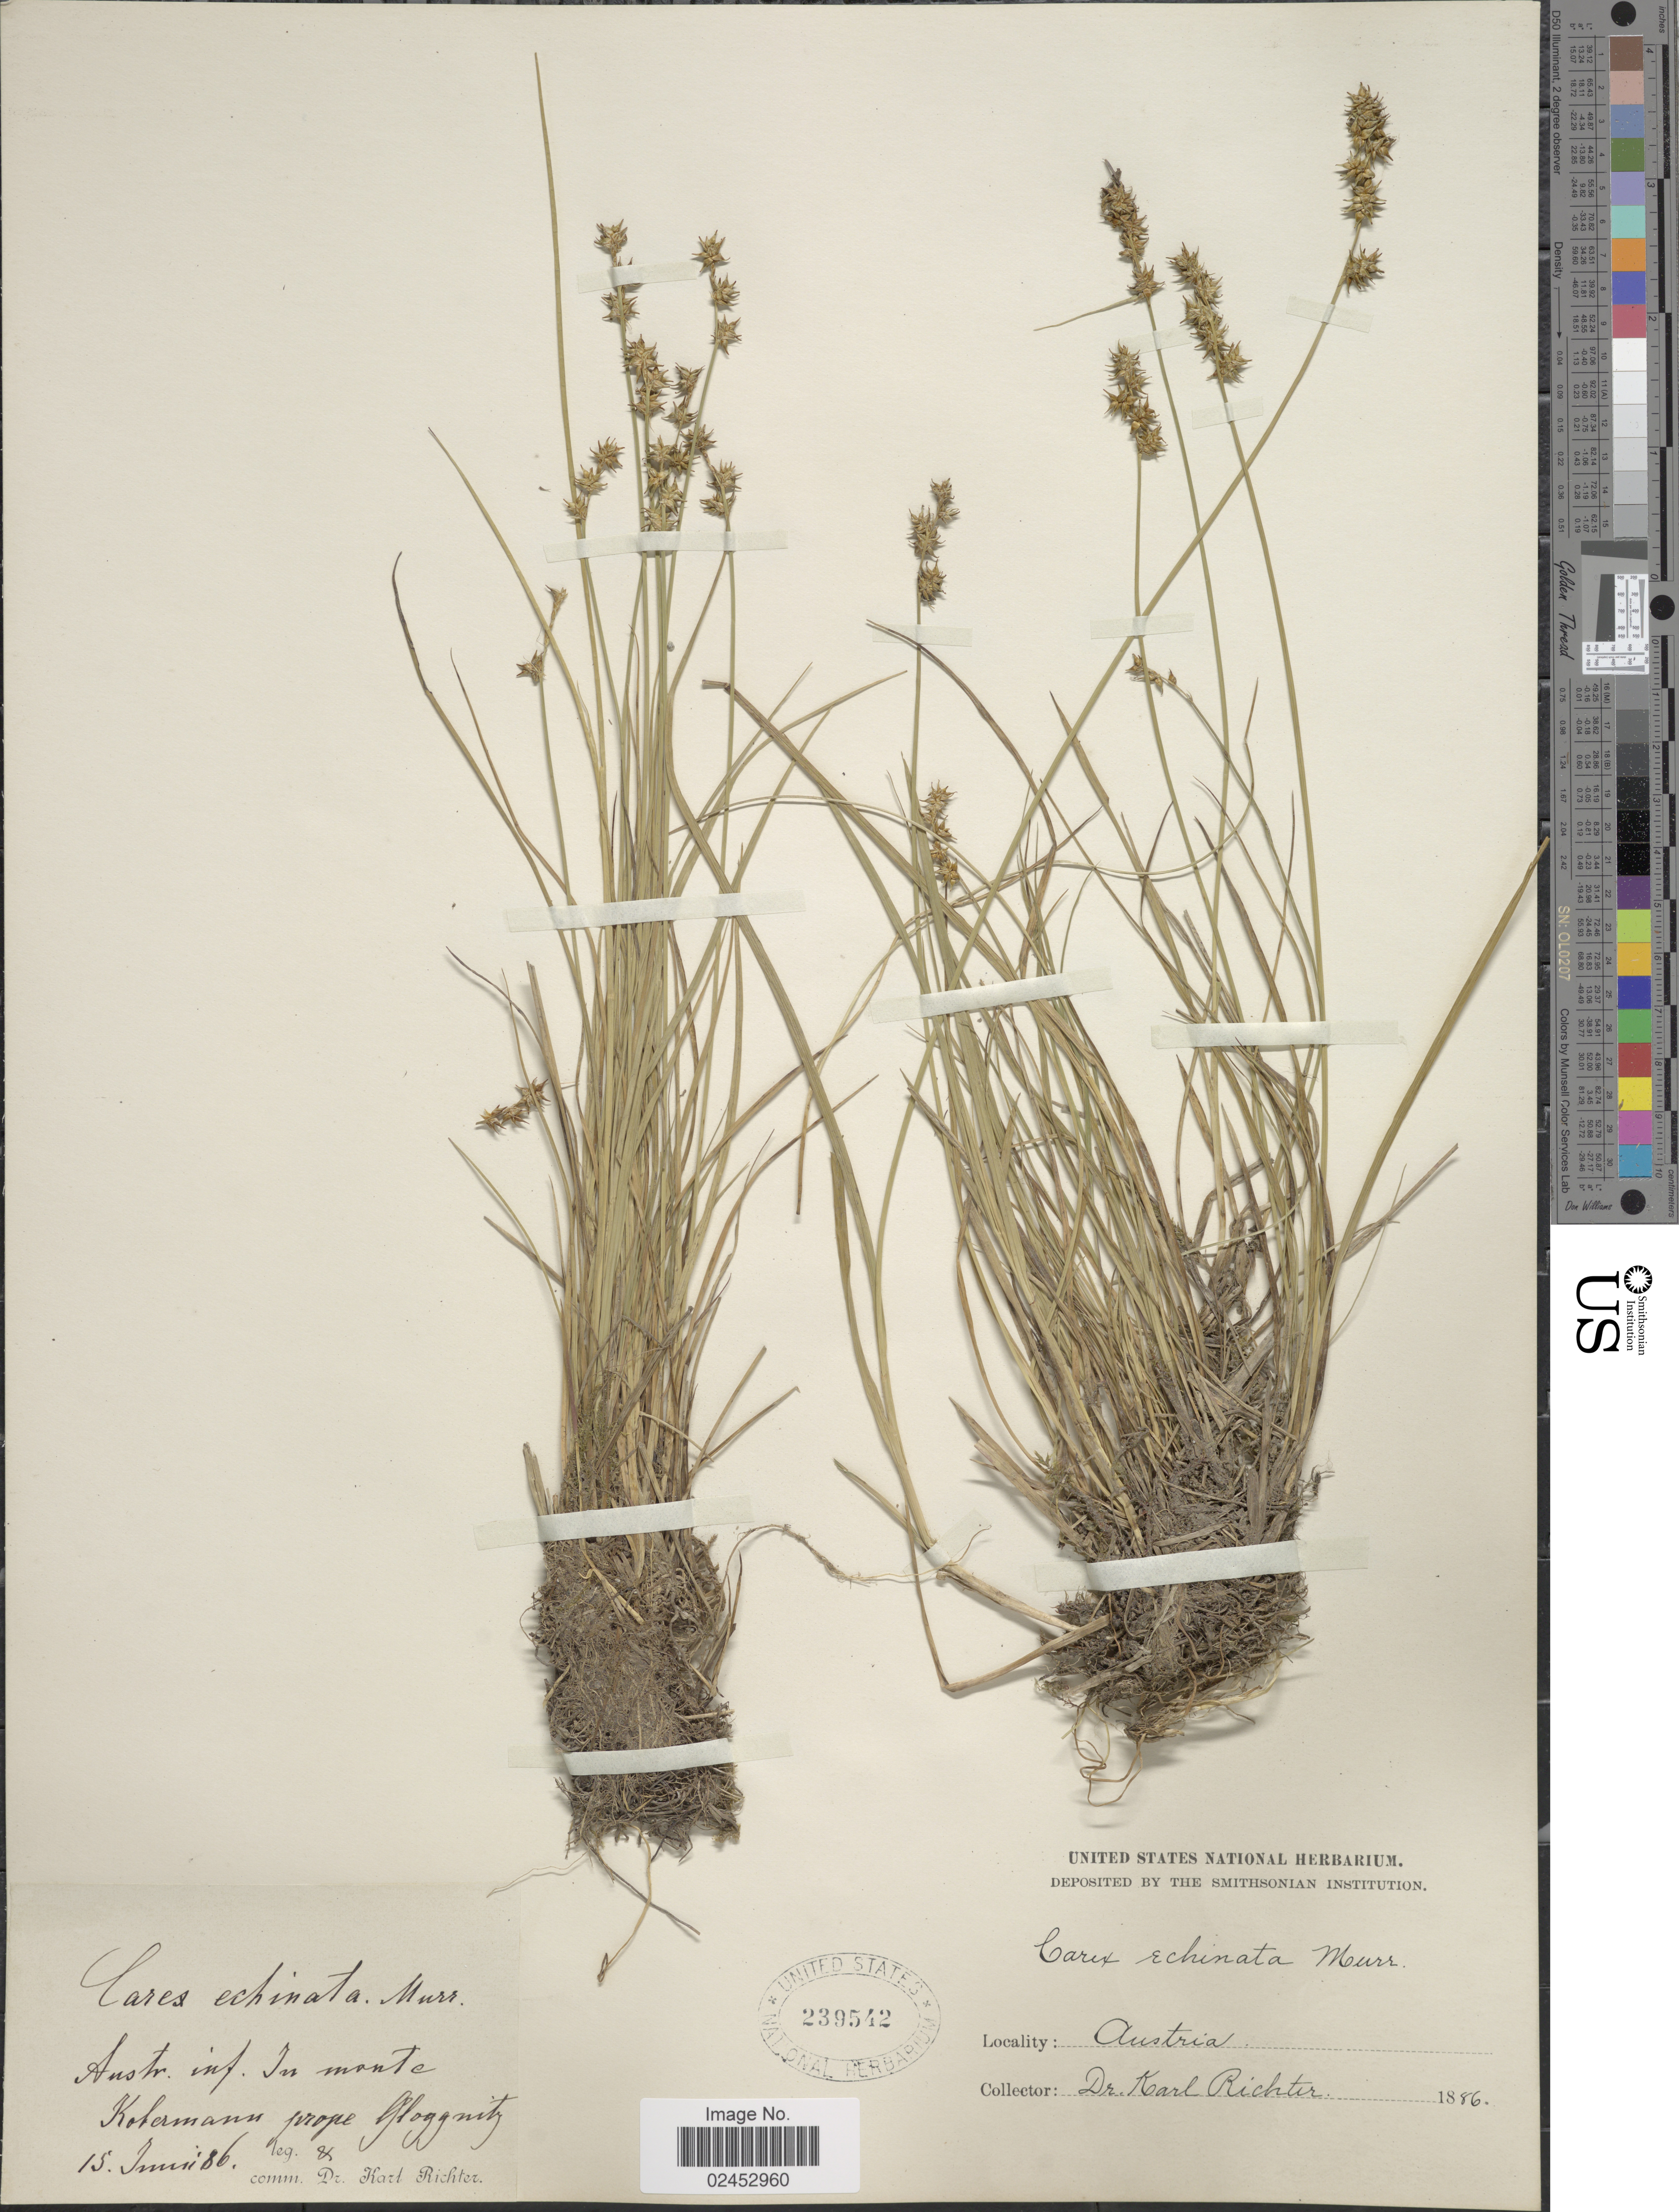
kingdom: Plantae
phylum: Tracheophyta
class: Liliopsida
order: Poales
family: Cyperaceae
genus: Carex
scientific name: Carex echinata subsp. echinata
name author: Murray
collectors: K. Richter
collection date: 1886-06-15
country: Austria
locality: Austr. in. In monte Kotermann prope Gloggnitz.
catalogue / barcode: US 239542